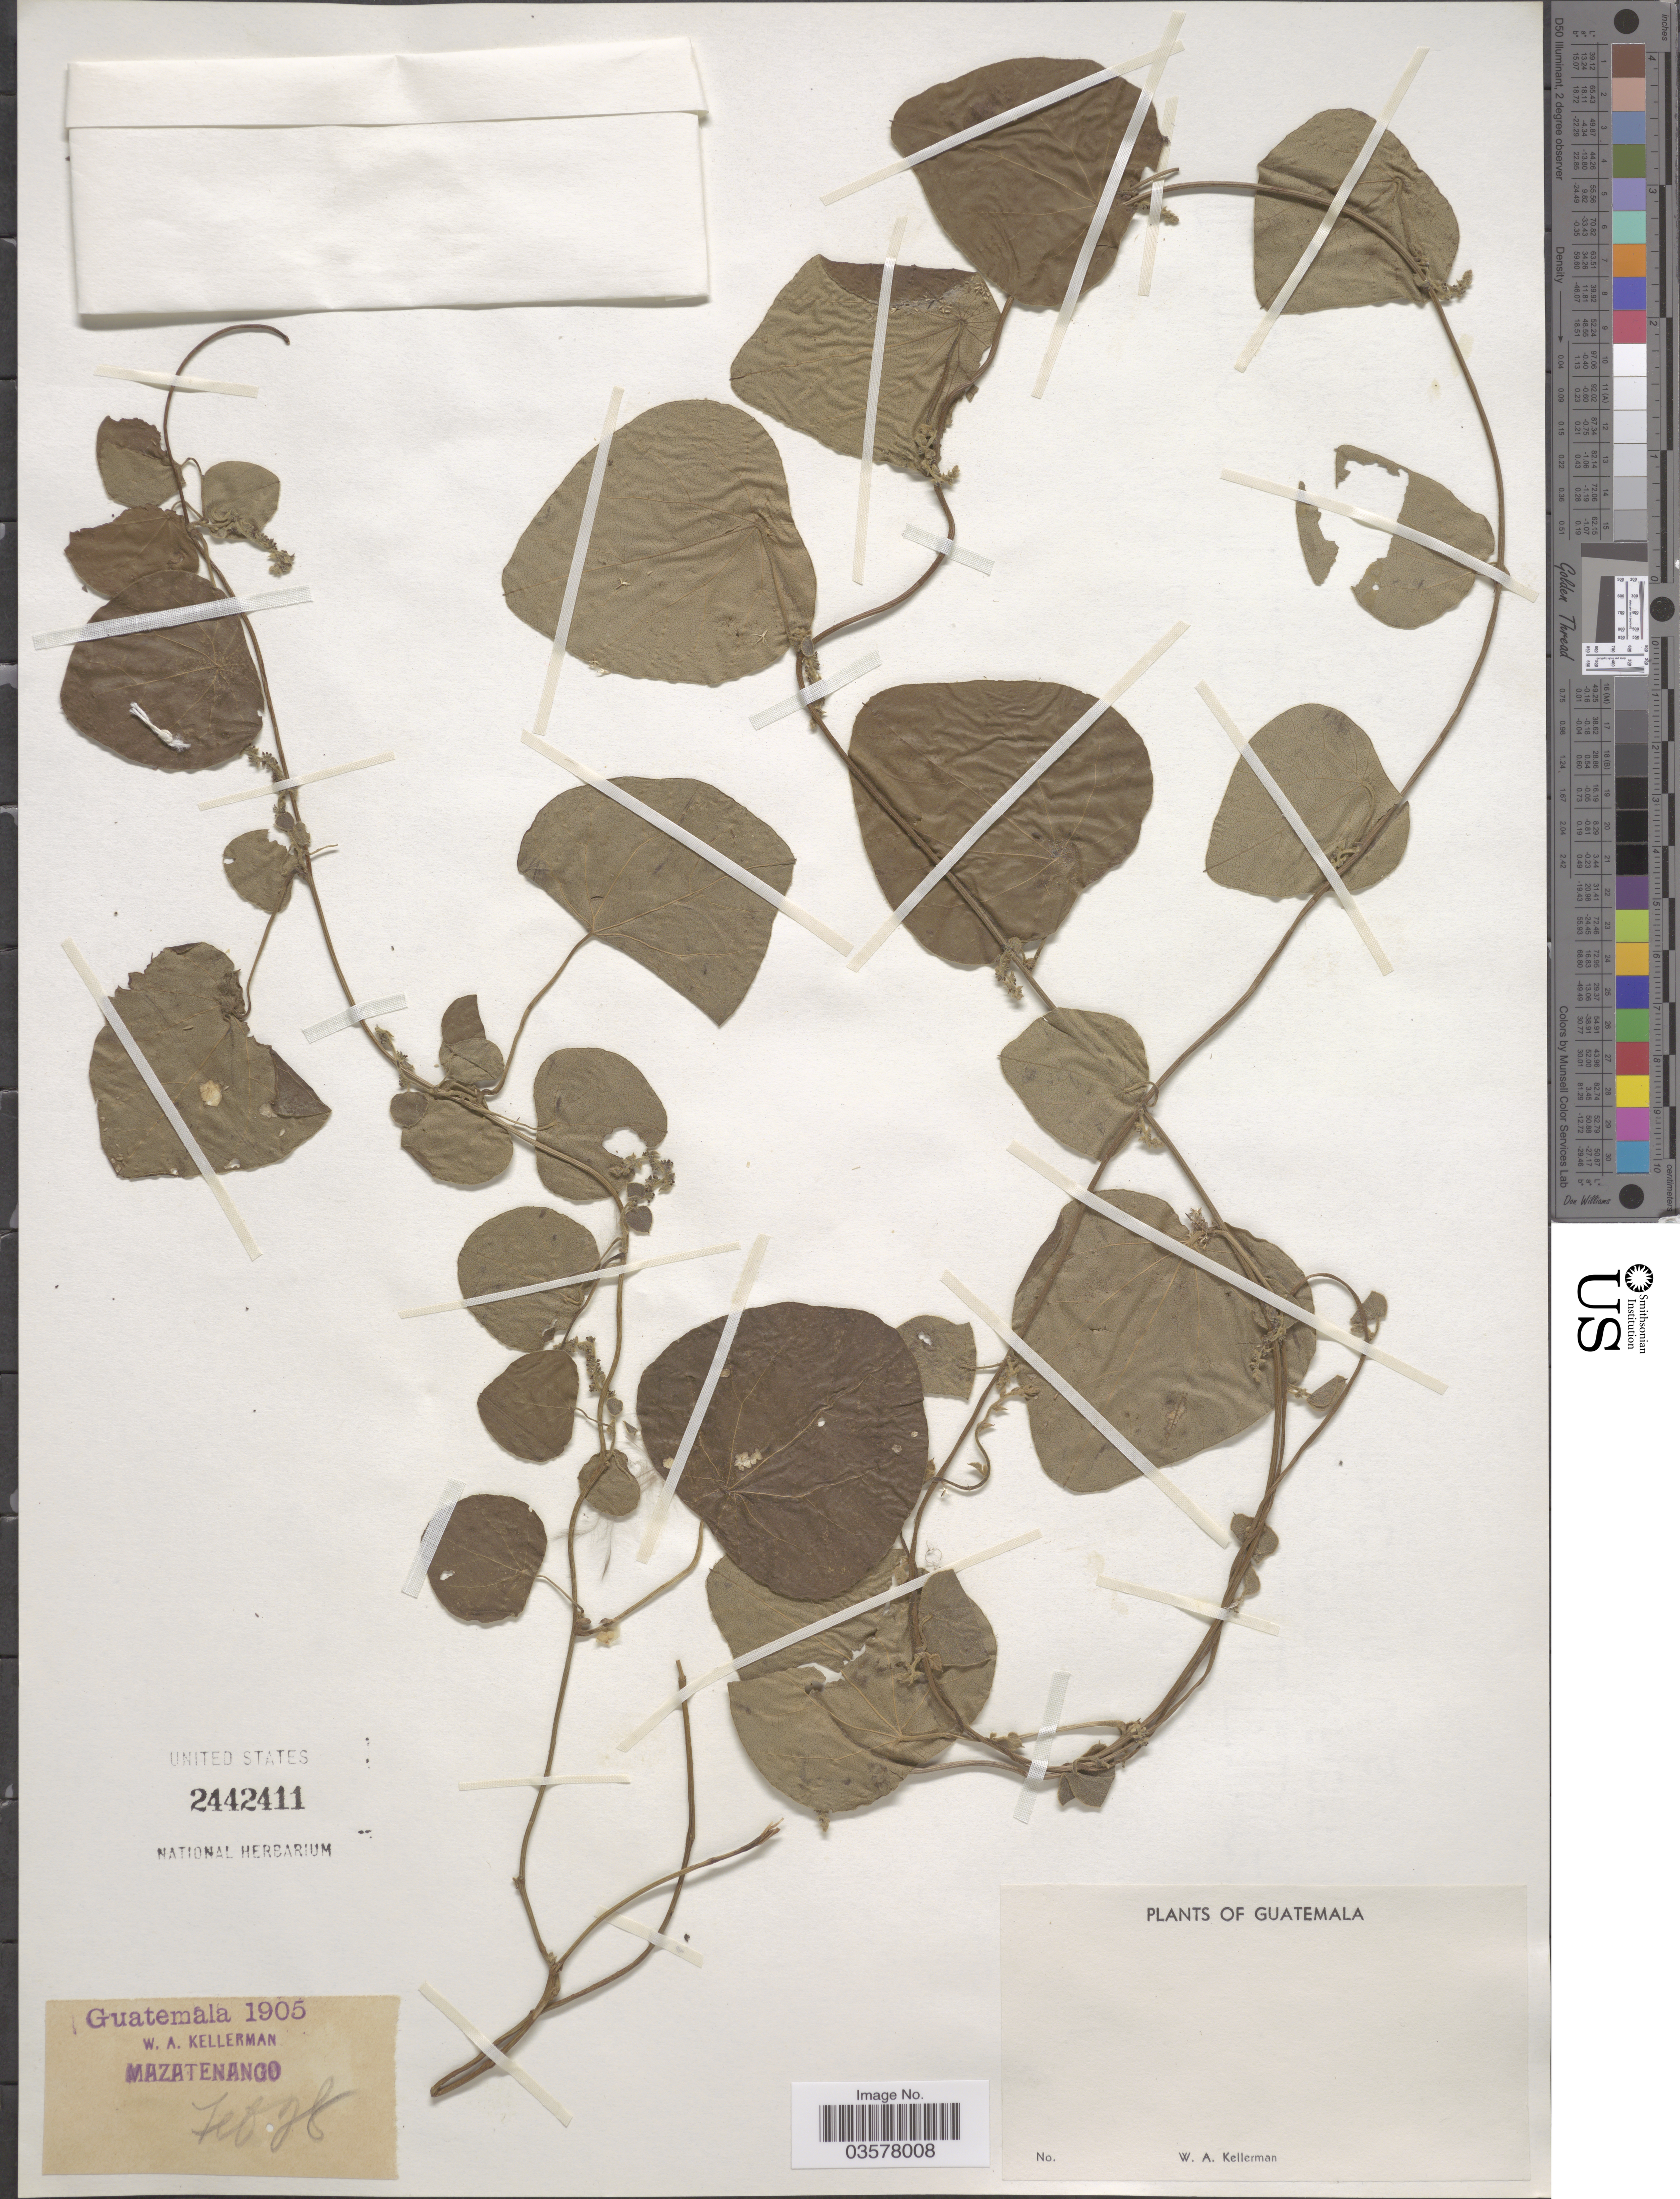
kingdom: Plantae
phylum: Tracheophyta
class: Magnoliopsida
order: Ranunculales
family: Menispermaceae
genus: Cissampelos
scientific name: Cissampelos pareira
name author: L.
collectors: W. Kellerman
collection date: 1905-02-28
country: Guatemala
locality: Mazatenango.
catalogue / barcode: US 2442411